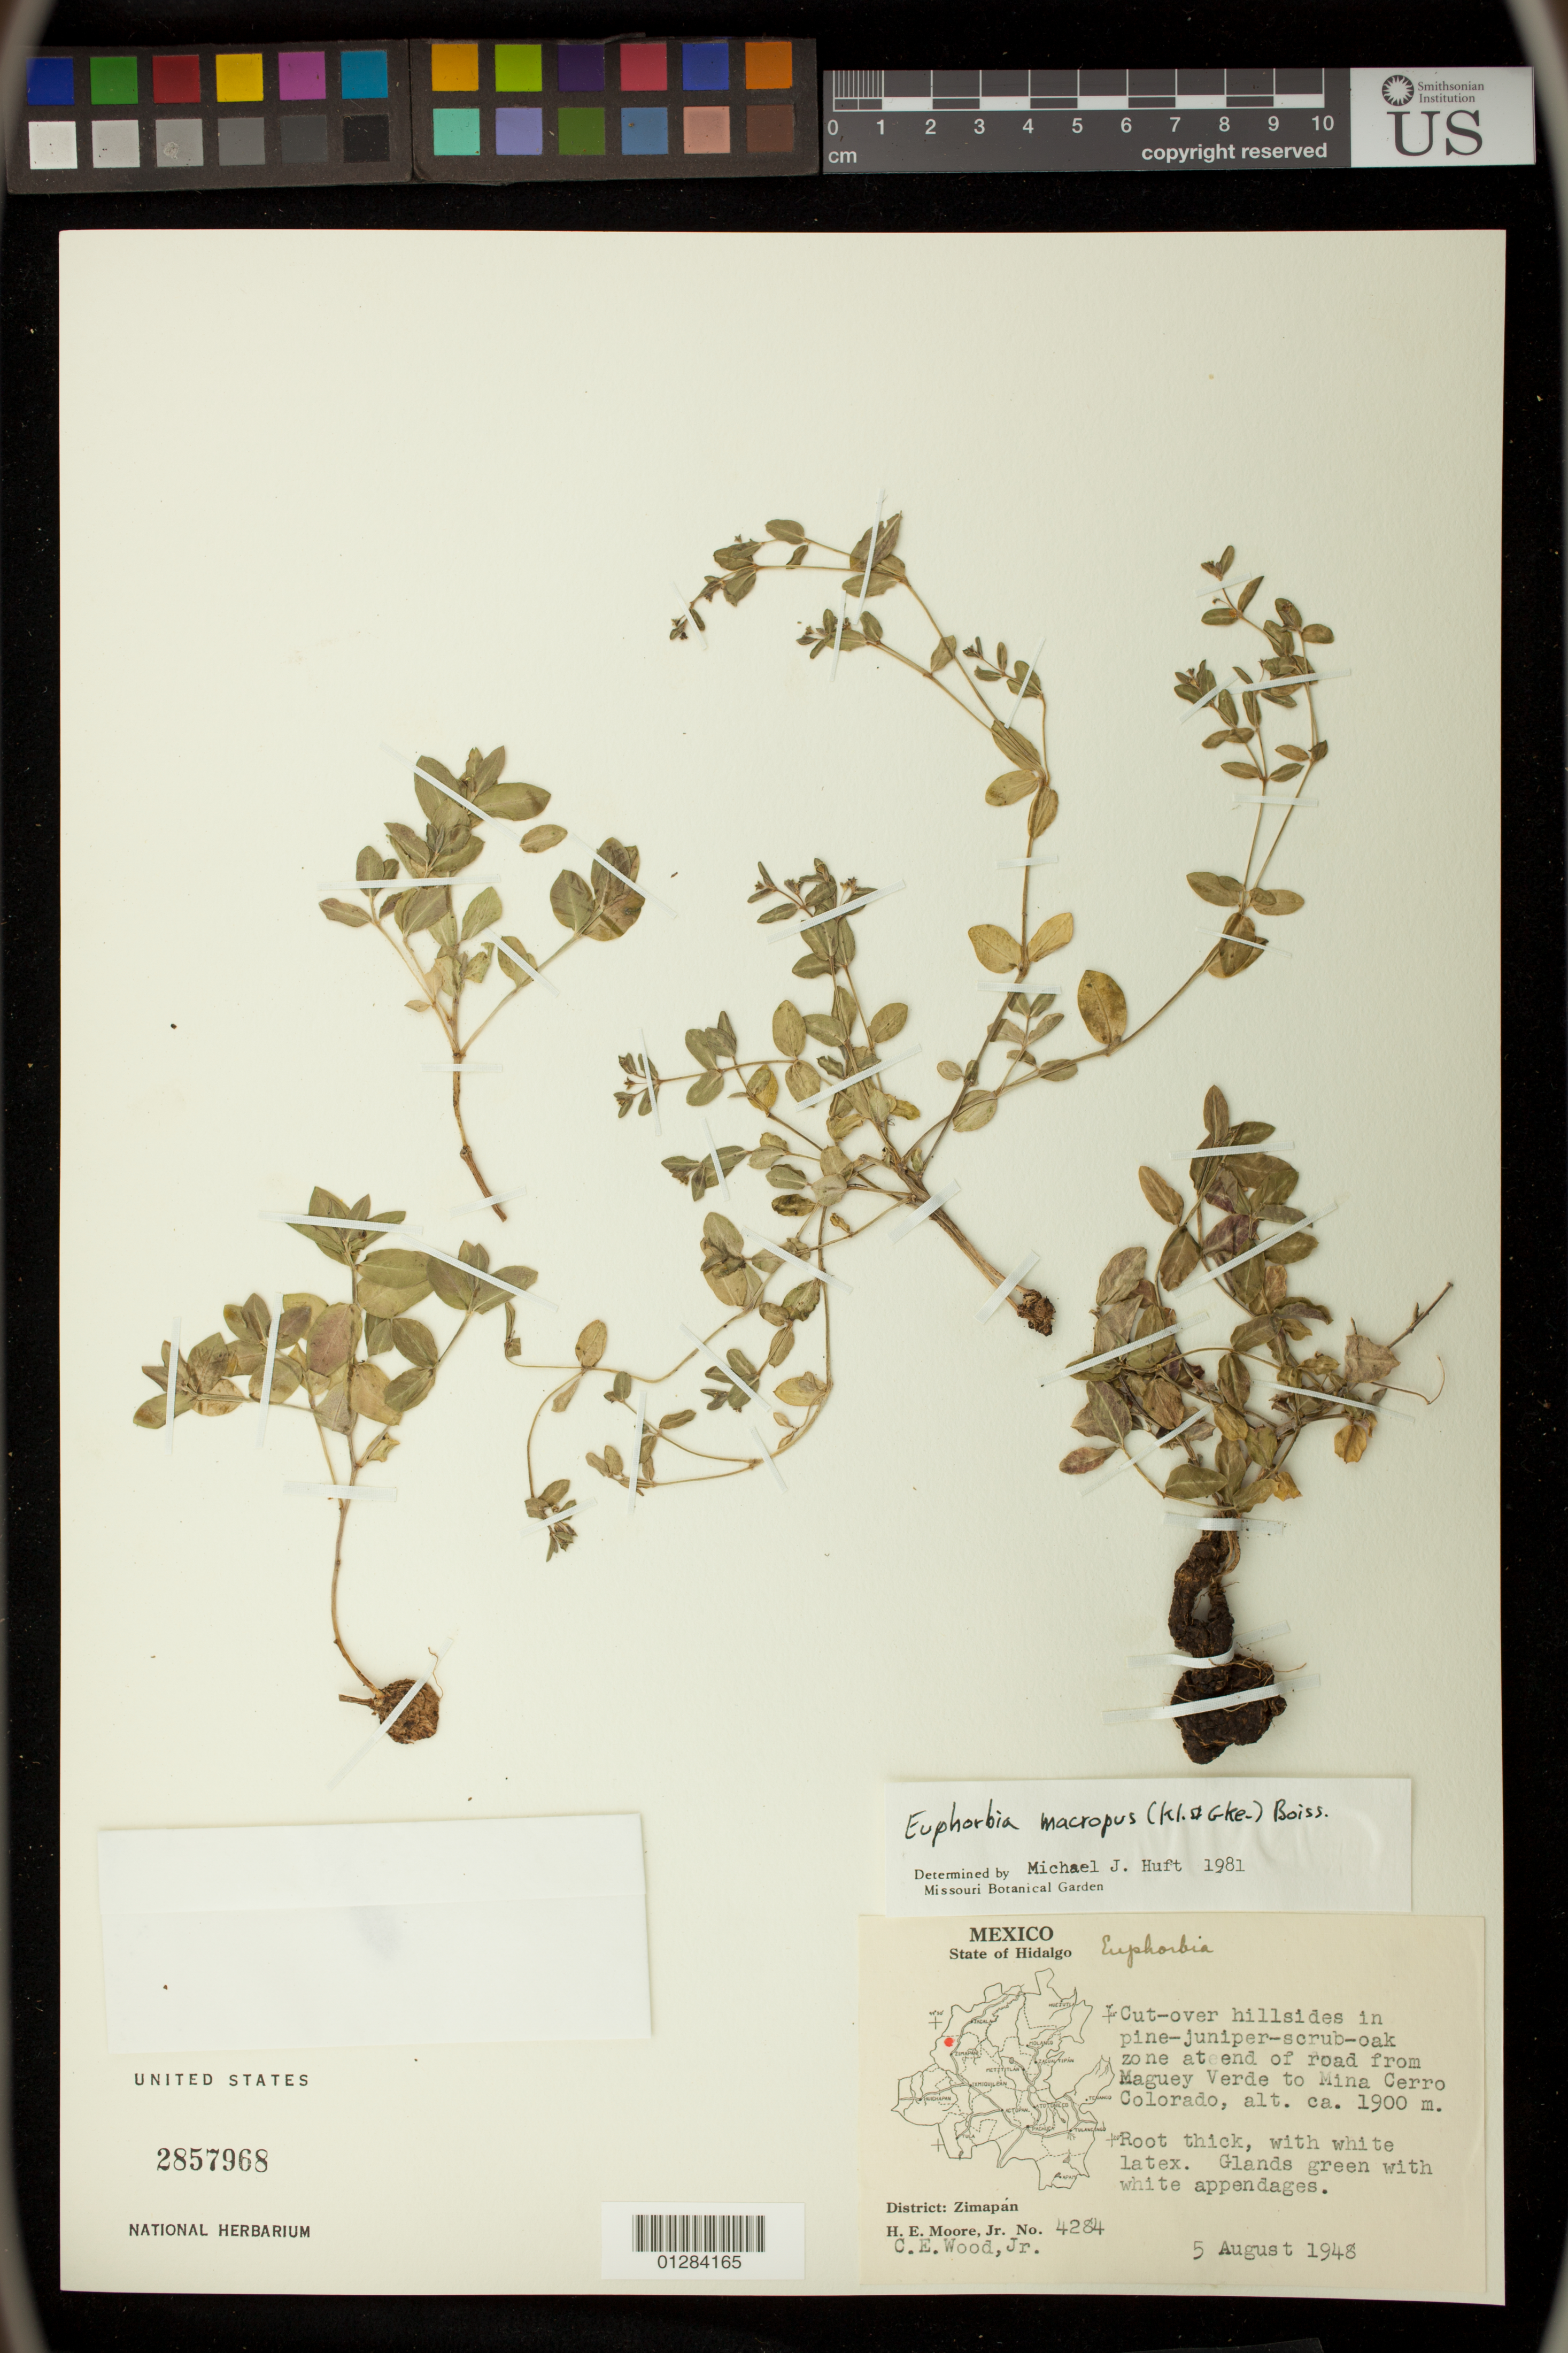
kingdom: Plantae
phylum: Tracheophyta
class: Magnoliopsida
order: Malpighiales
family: Euphorbiaceae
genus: Euphorbia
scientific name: Euphorbia macropus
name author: (Klotzsch & Garcke) Boiss.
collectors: H. Moore & C. Wood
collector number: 4284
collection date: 1948-08-05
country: Mexico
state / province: Hidalgo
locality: Hillsides;End of road from Mageuy Verde to Mina Cerro Colorado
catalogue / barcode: US 2857968